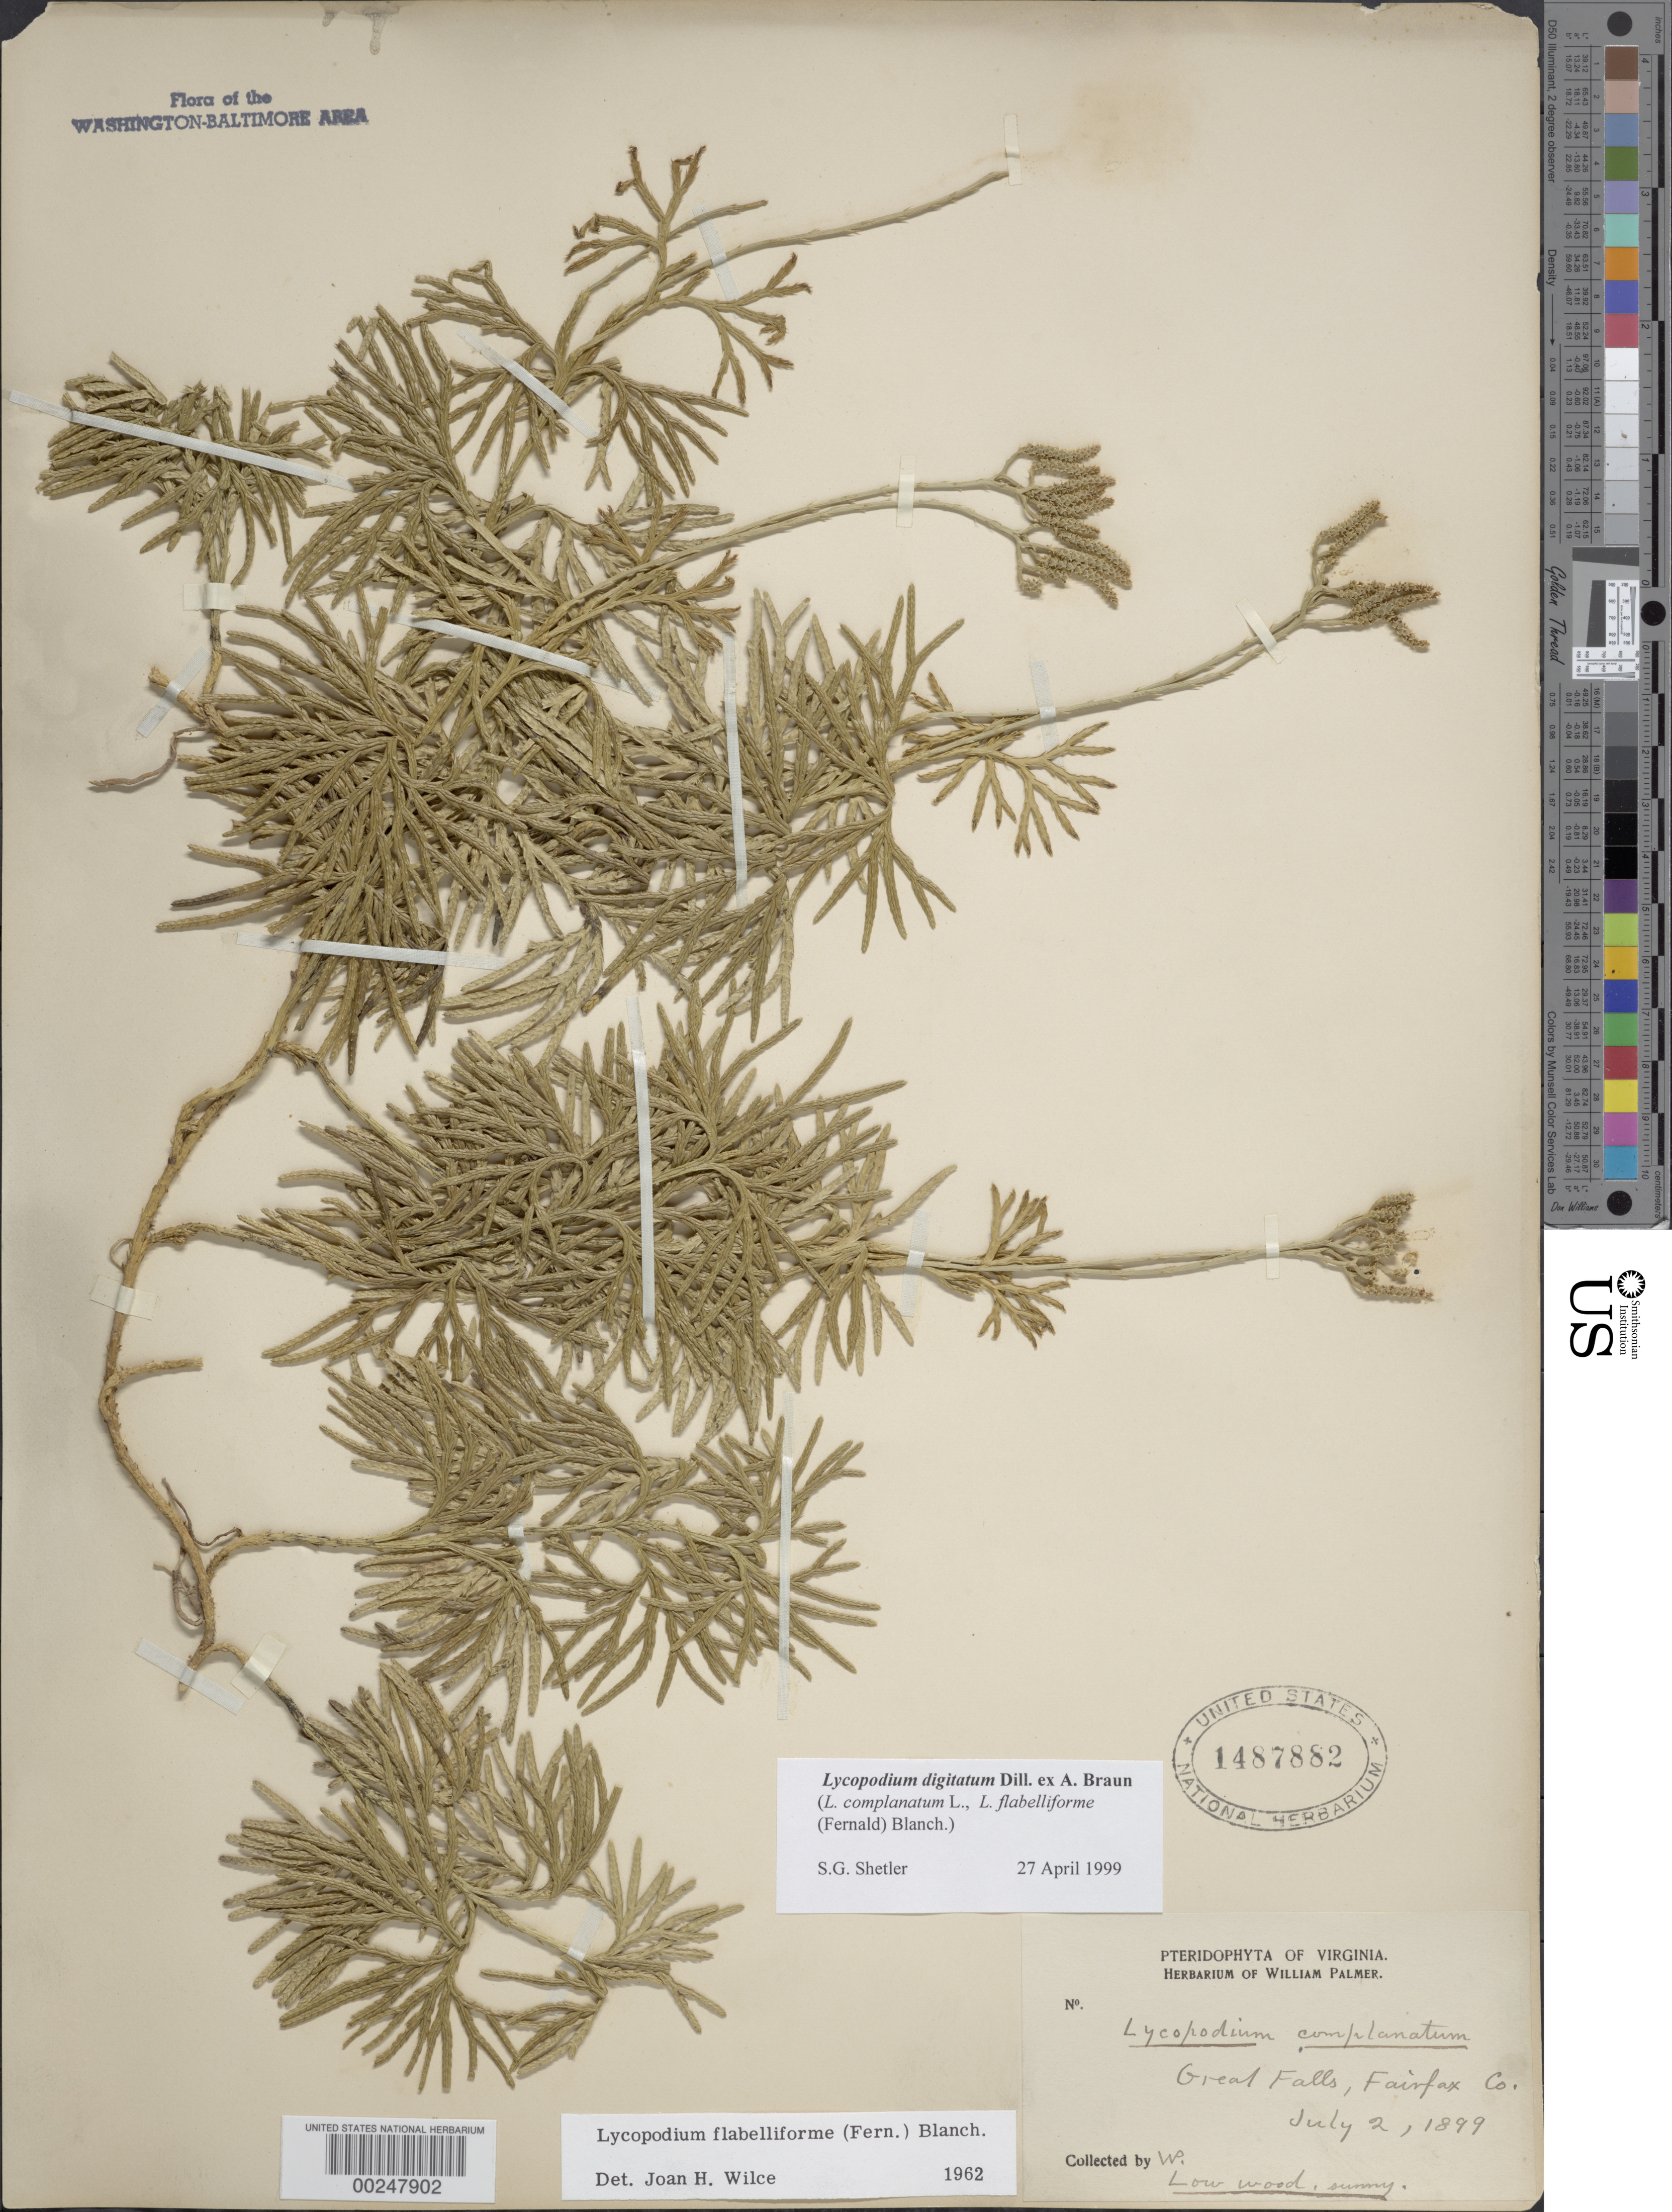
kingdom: Plantae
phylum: Tracheophyta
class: Lycopodiopsida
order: Lycopodiales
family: Lycopodiaceae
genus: Diphasiastrum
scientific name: Diphasiastrum digitatum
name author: (Dill. ex A. Braun) Holub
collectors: W. Palmer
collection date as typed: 02 Jul 1899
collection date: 1899-07-02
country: United States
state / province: Virginia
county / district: Fairfax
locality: Great Falls C. and O. Canal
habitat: Low woods, sunny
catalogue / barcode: US 1487882